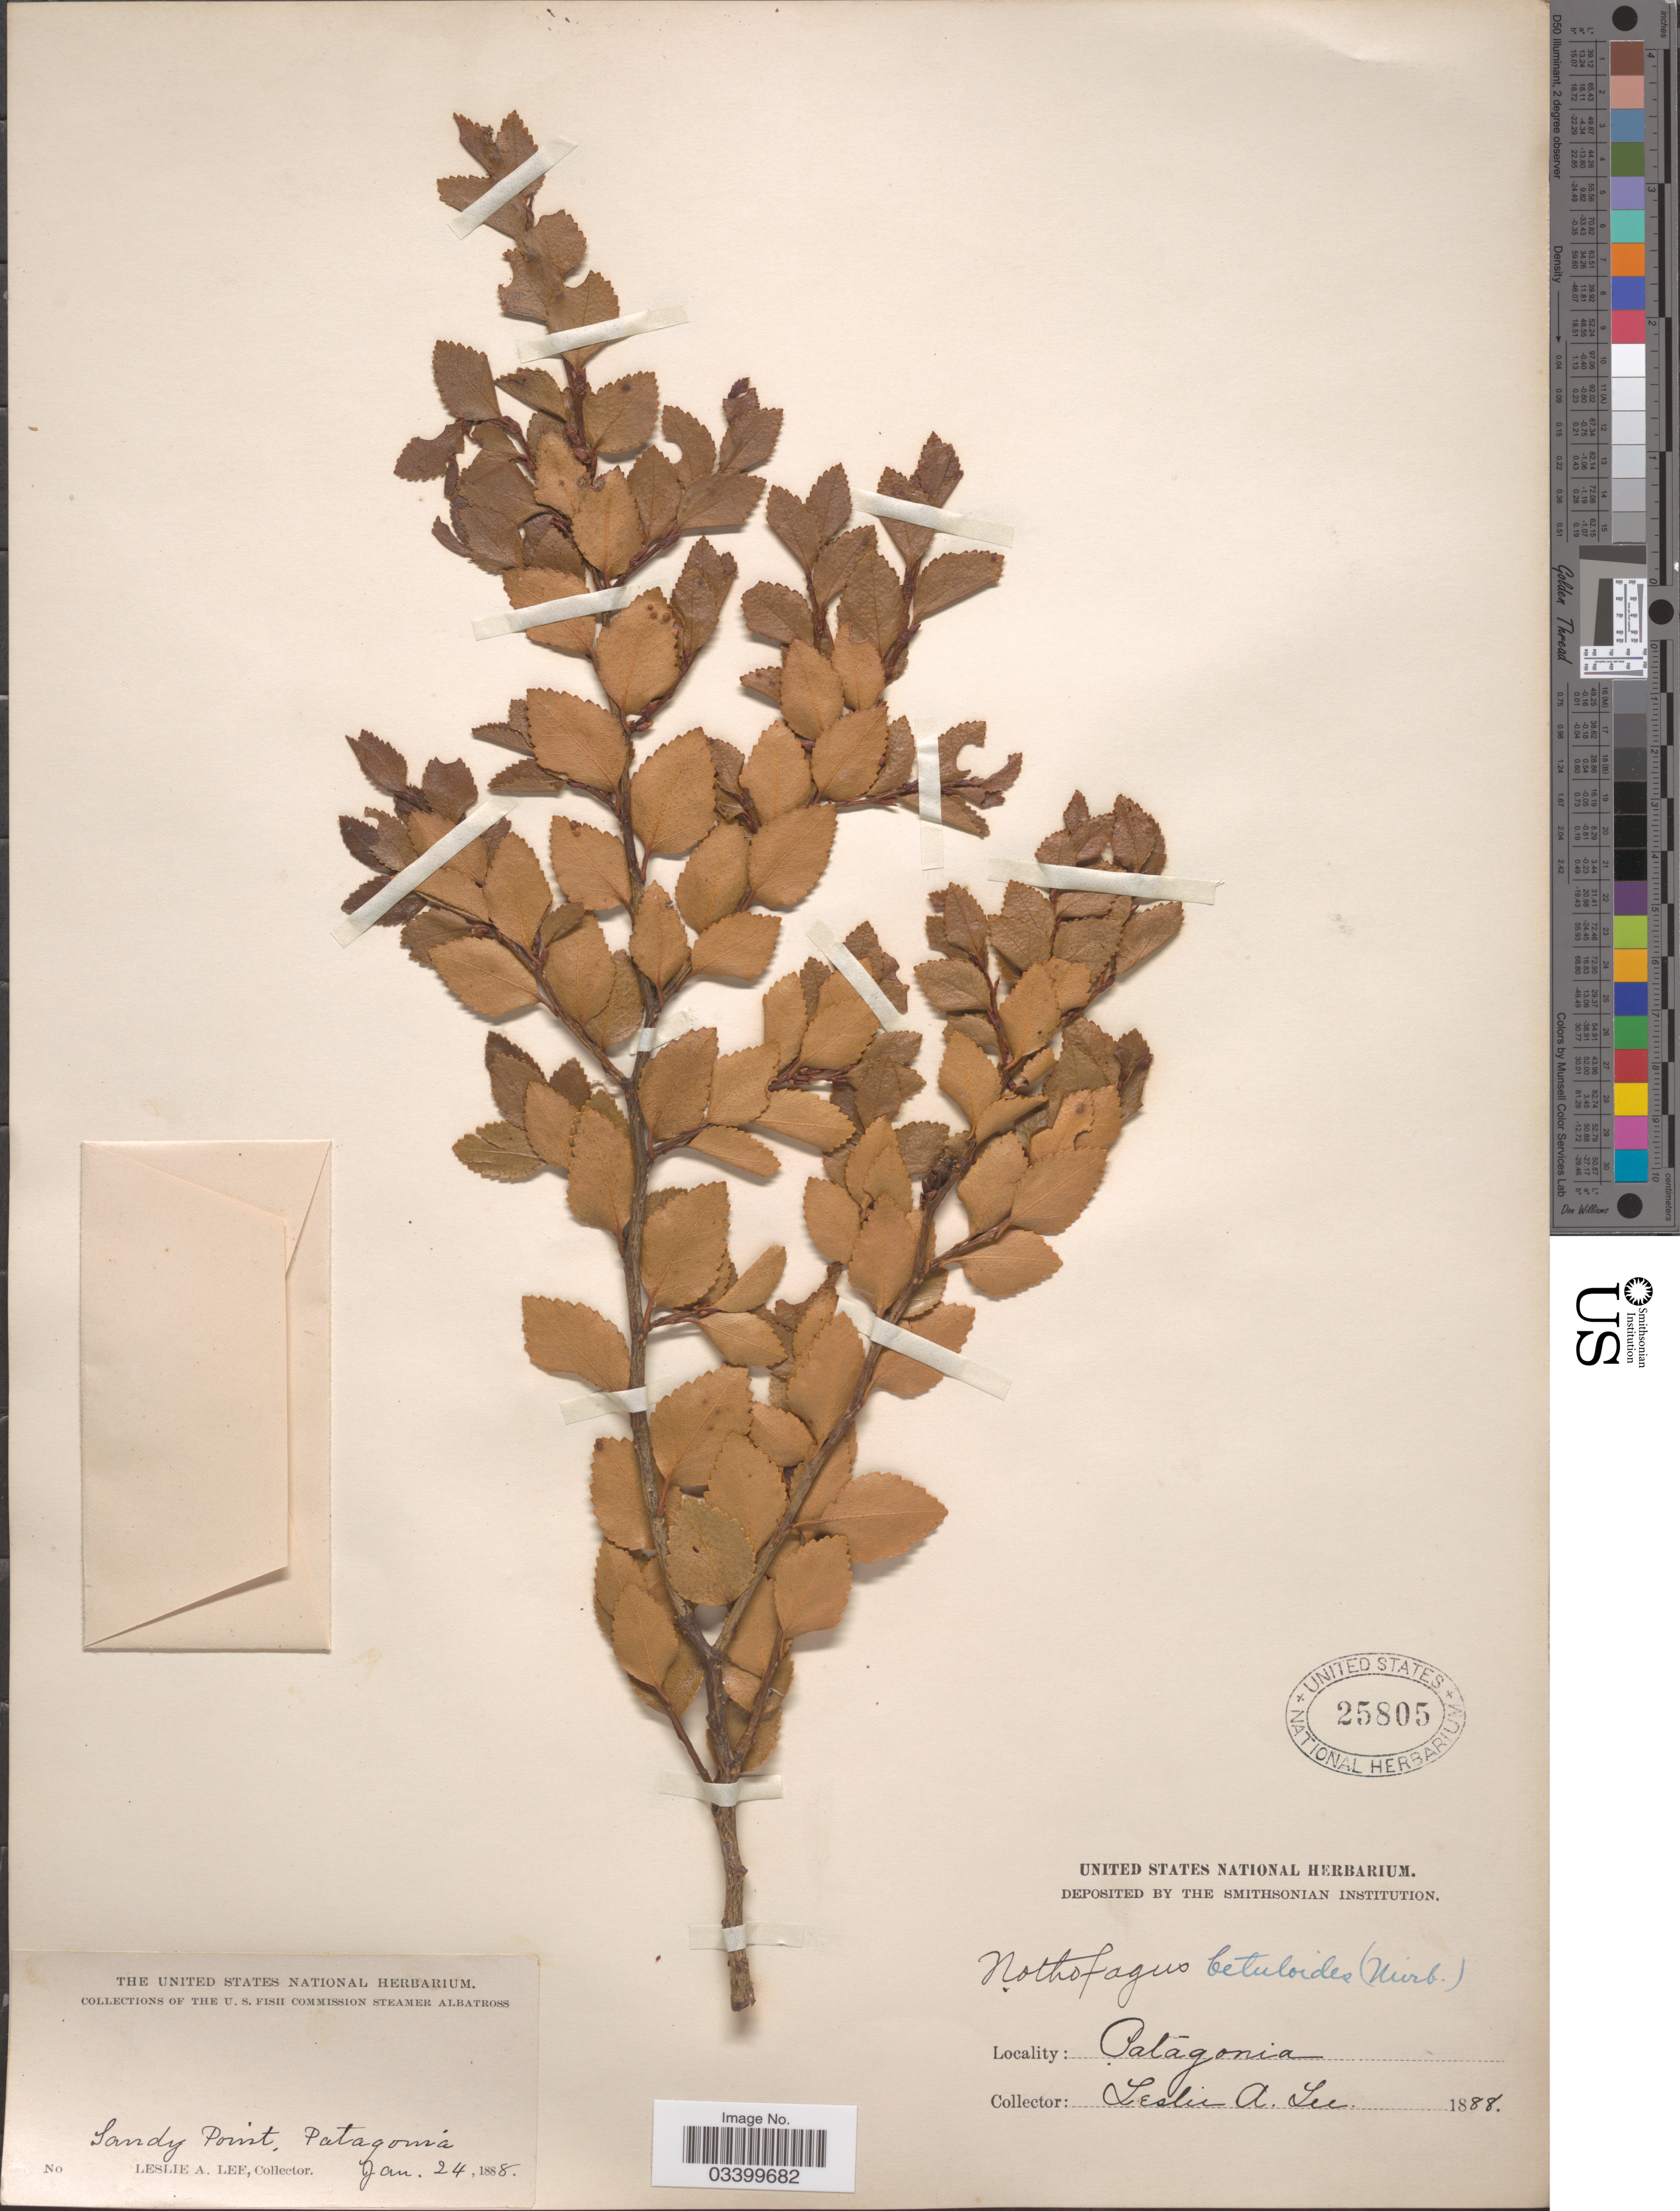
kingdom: Plantae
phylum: Tracheophyta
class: Magnoliopsida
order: Fagales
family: Nothofagaceae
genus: Nothofagus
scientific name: Nothofagus betuloides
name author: (Mirb.) Oerst.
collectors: L. Lee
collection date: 1888-01-24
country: Chile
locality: Patagonia. Sandy Point.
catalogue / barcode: US 25805